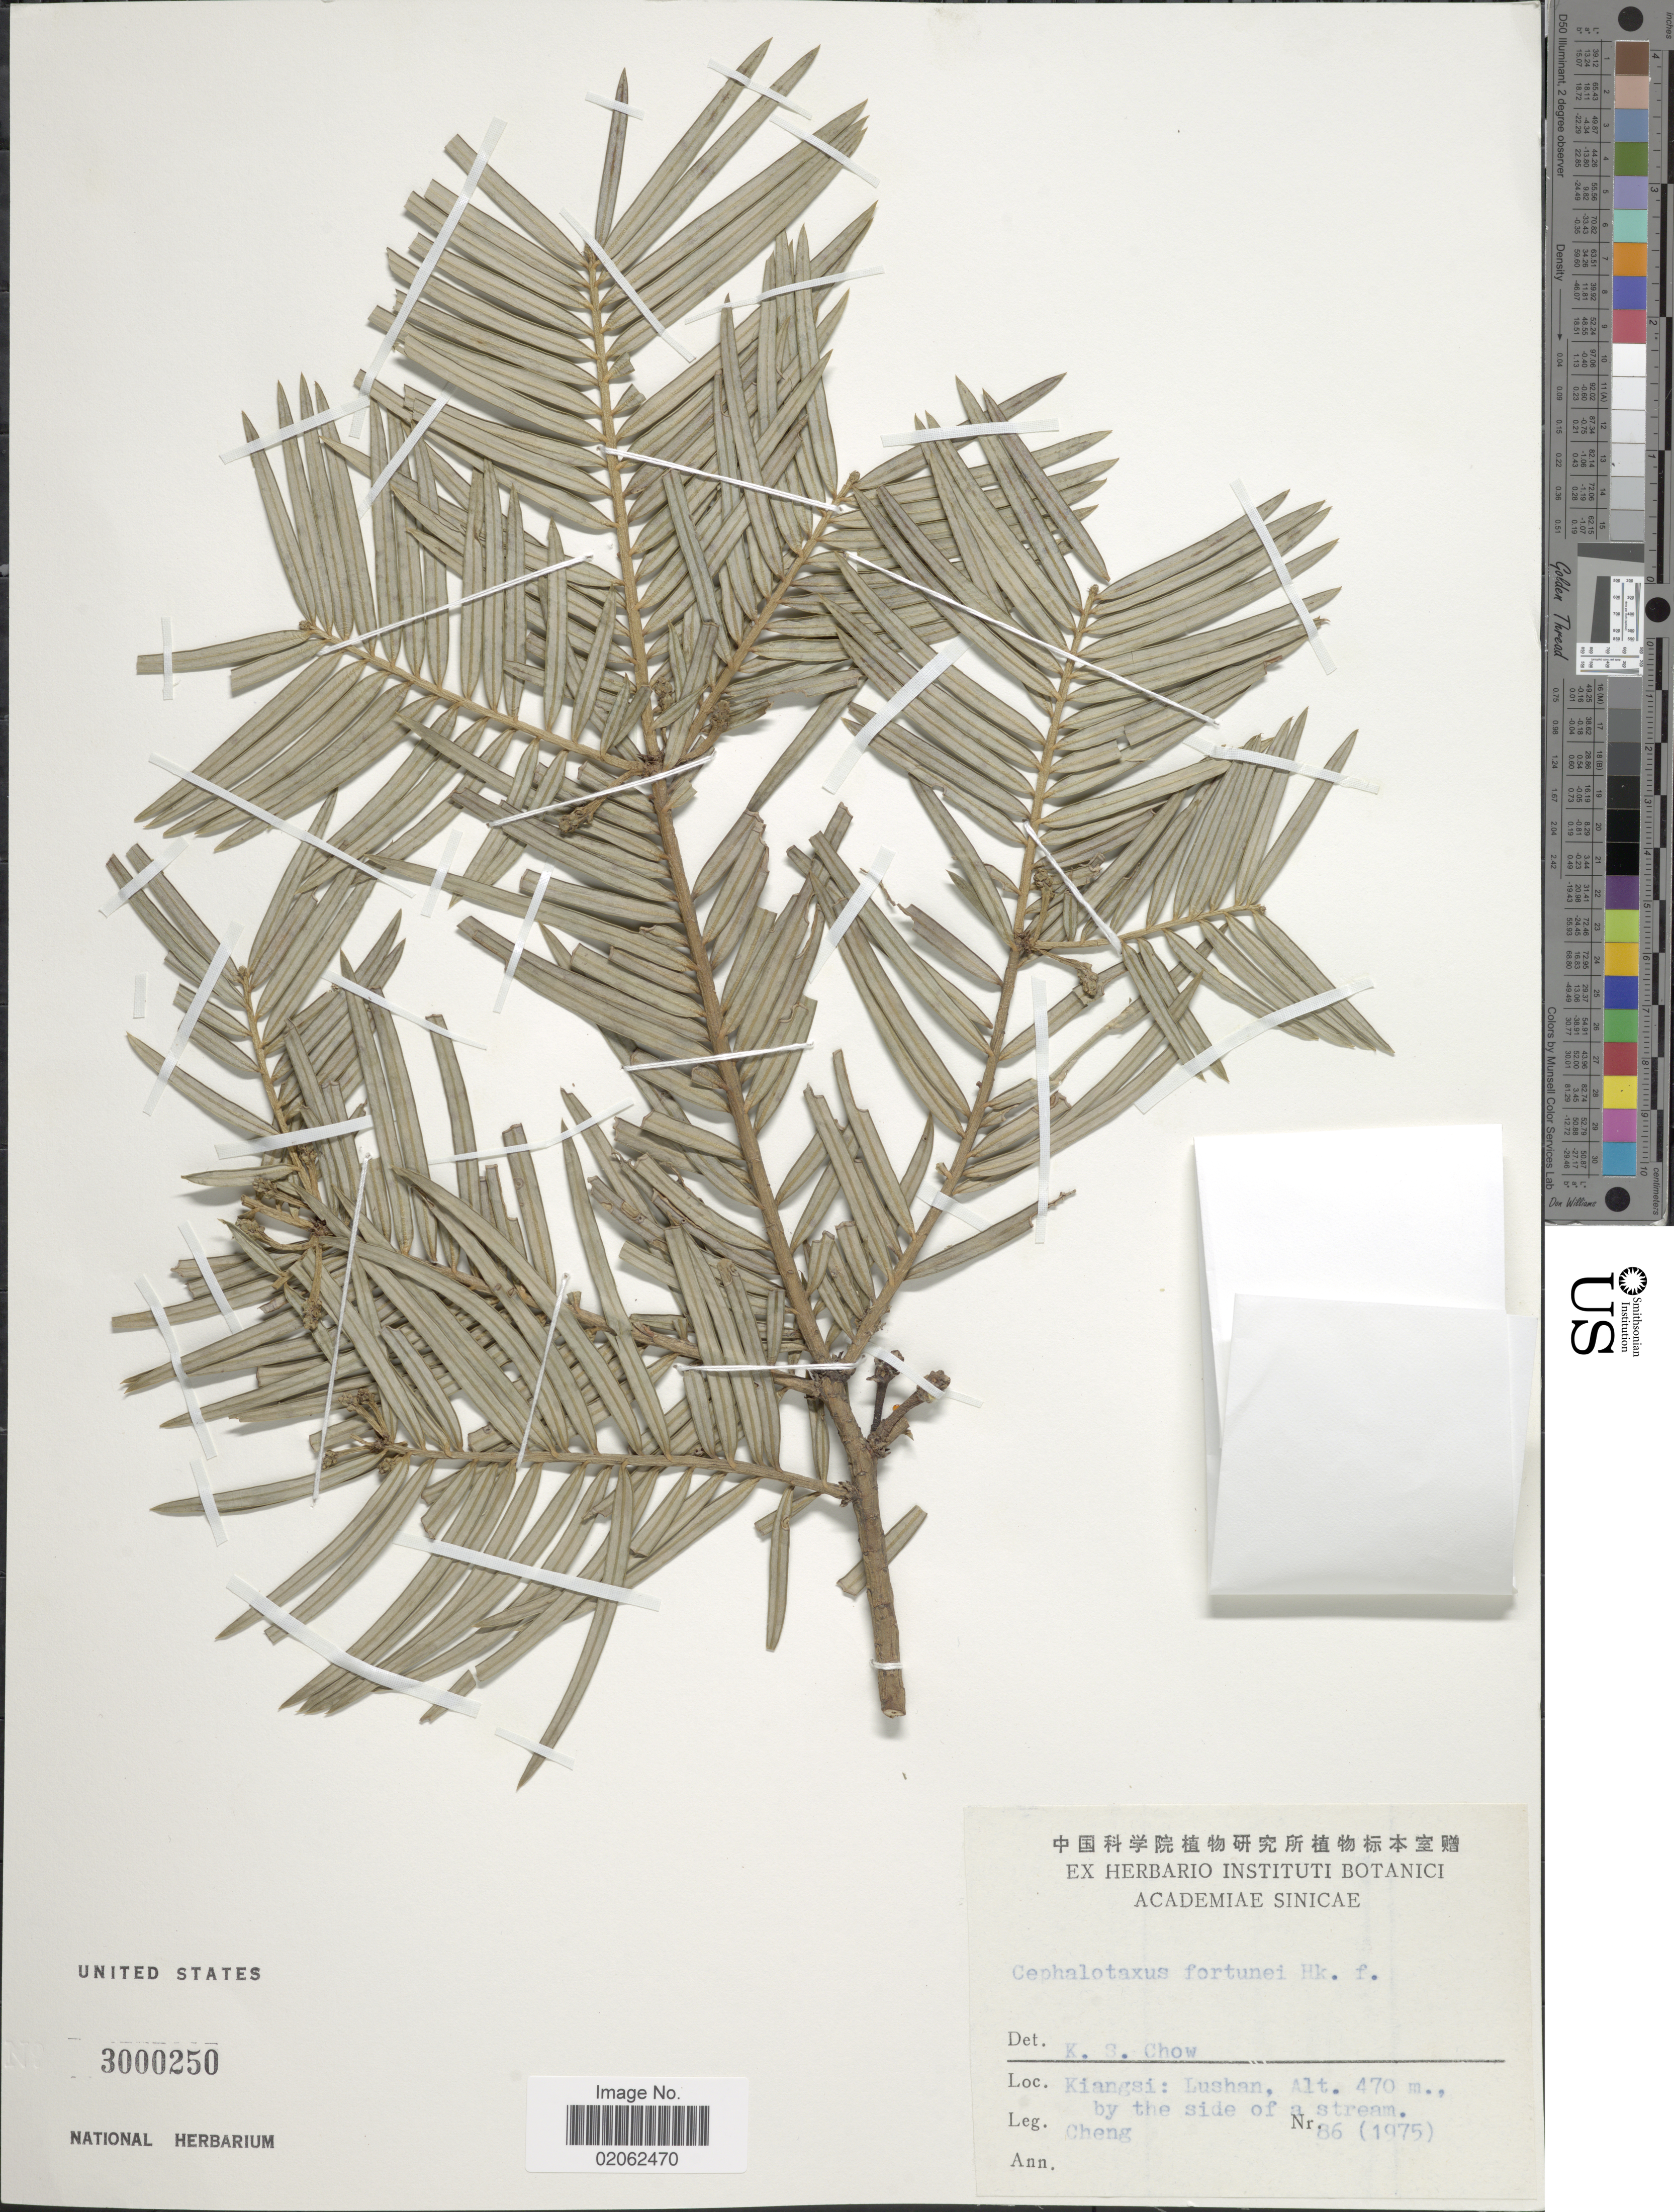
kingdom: Plantae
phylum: Tracheophyta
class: Pinopsida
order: Pinales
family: Cephalotaxaceae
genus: Cephalotaxus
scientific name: Cephalotaxus fortunei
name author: Hook.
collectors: -. Cheng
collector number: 86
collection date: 1975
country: China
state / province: Jiangxi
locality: Kiangsi: Lushan, by the side of a stream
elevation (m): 470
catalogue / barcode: US 3000250